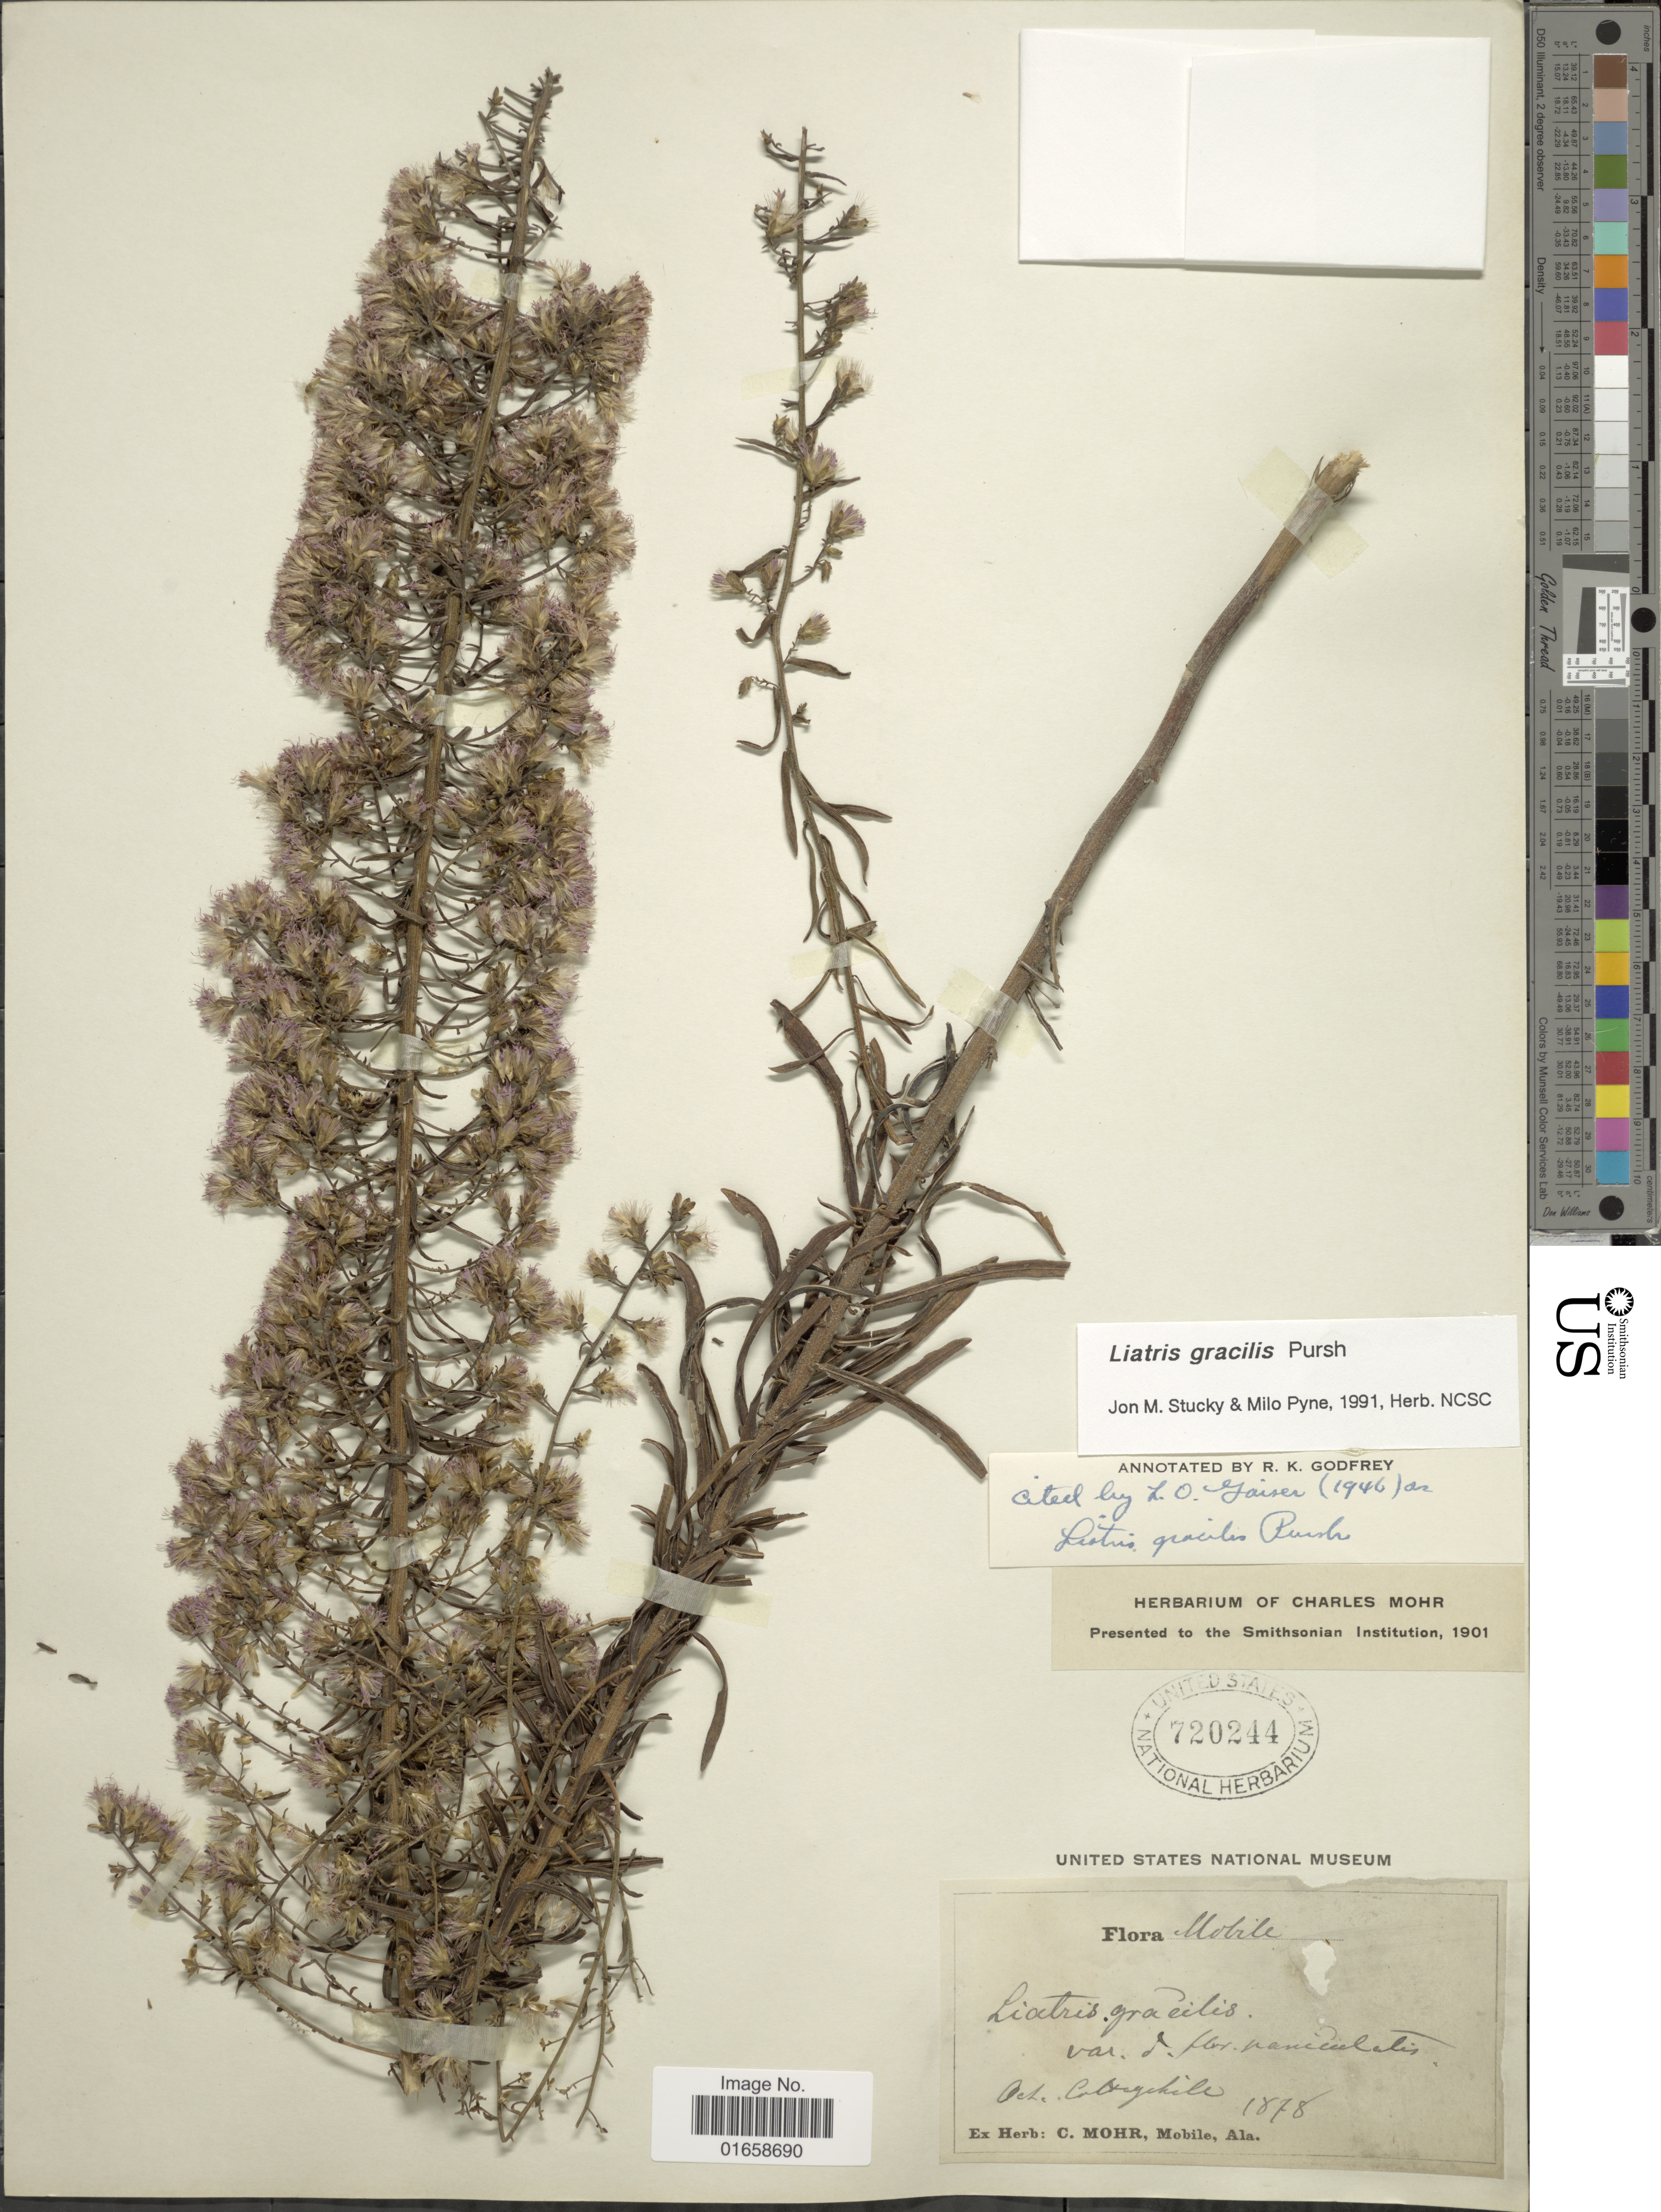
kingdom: Plantae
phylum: Tracheophyta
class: Magnoliopsida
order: Asterales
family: Asteraceae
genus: Liatris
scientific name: Liatris gracilis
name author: Pursh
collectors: ex herb. C. Mohr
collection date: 1878-10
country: United States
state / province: Alabama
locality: Mobile, Cottagehill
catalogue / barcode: US 720244